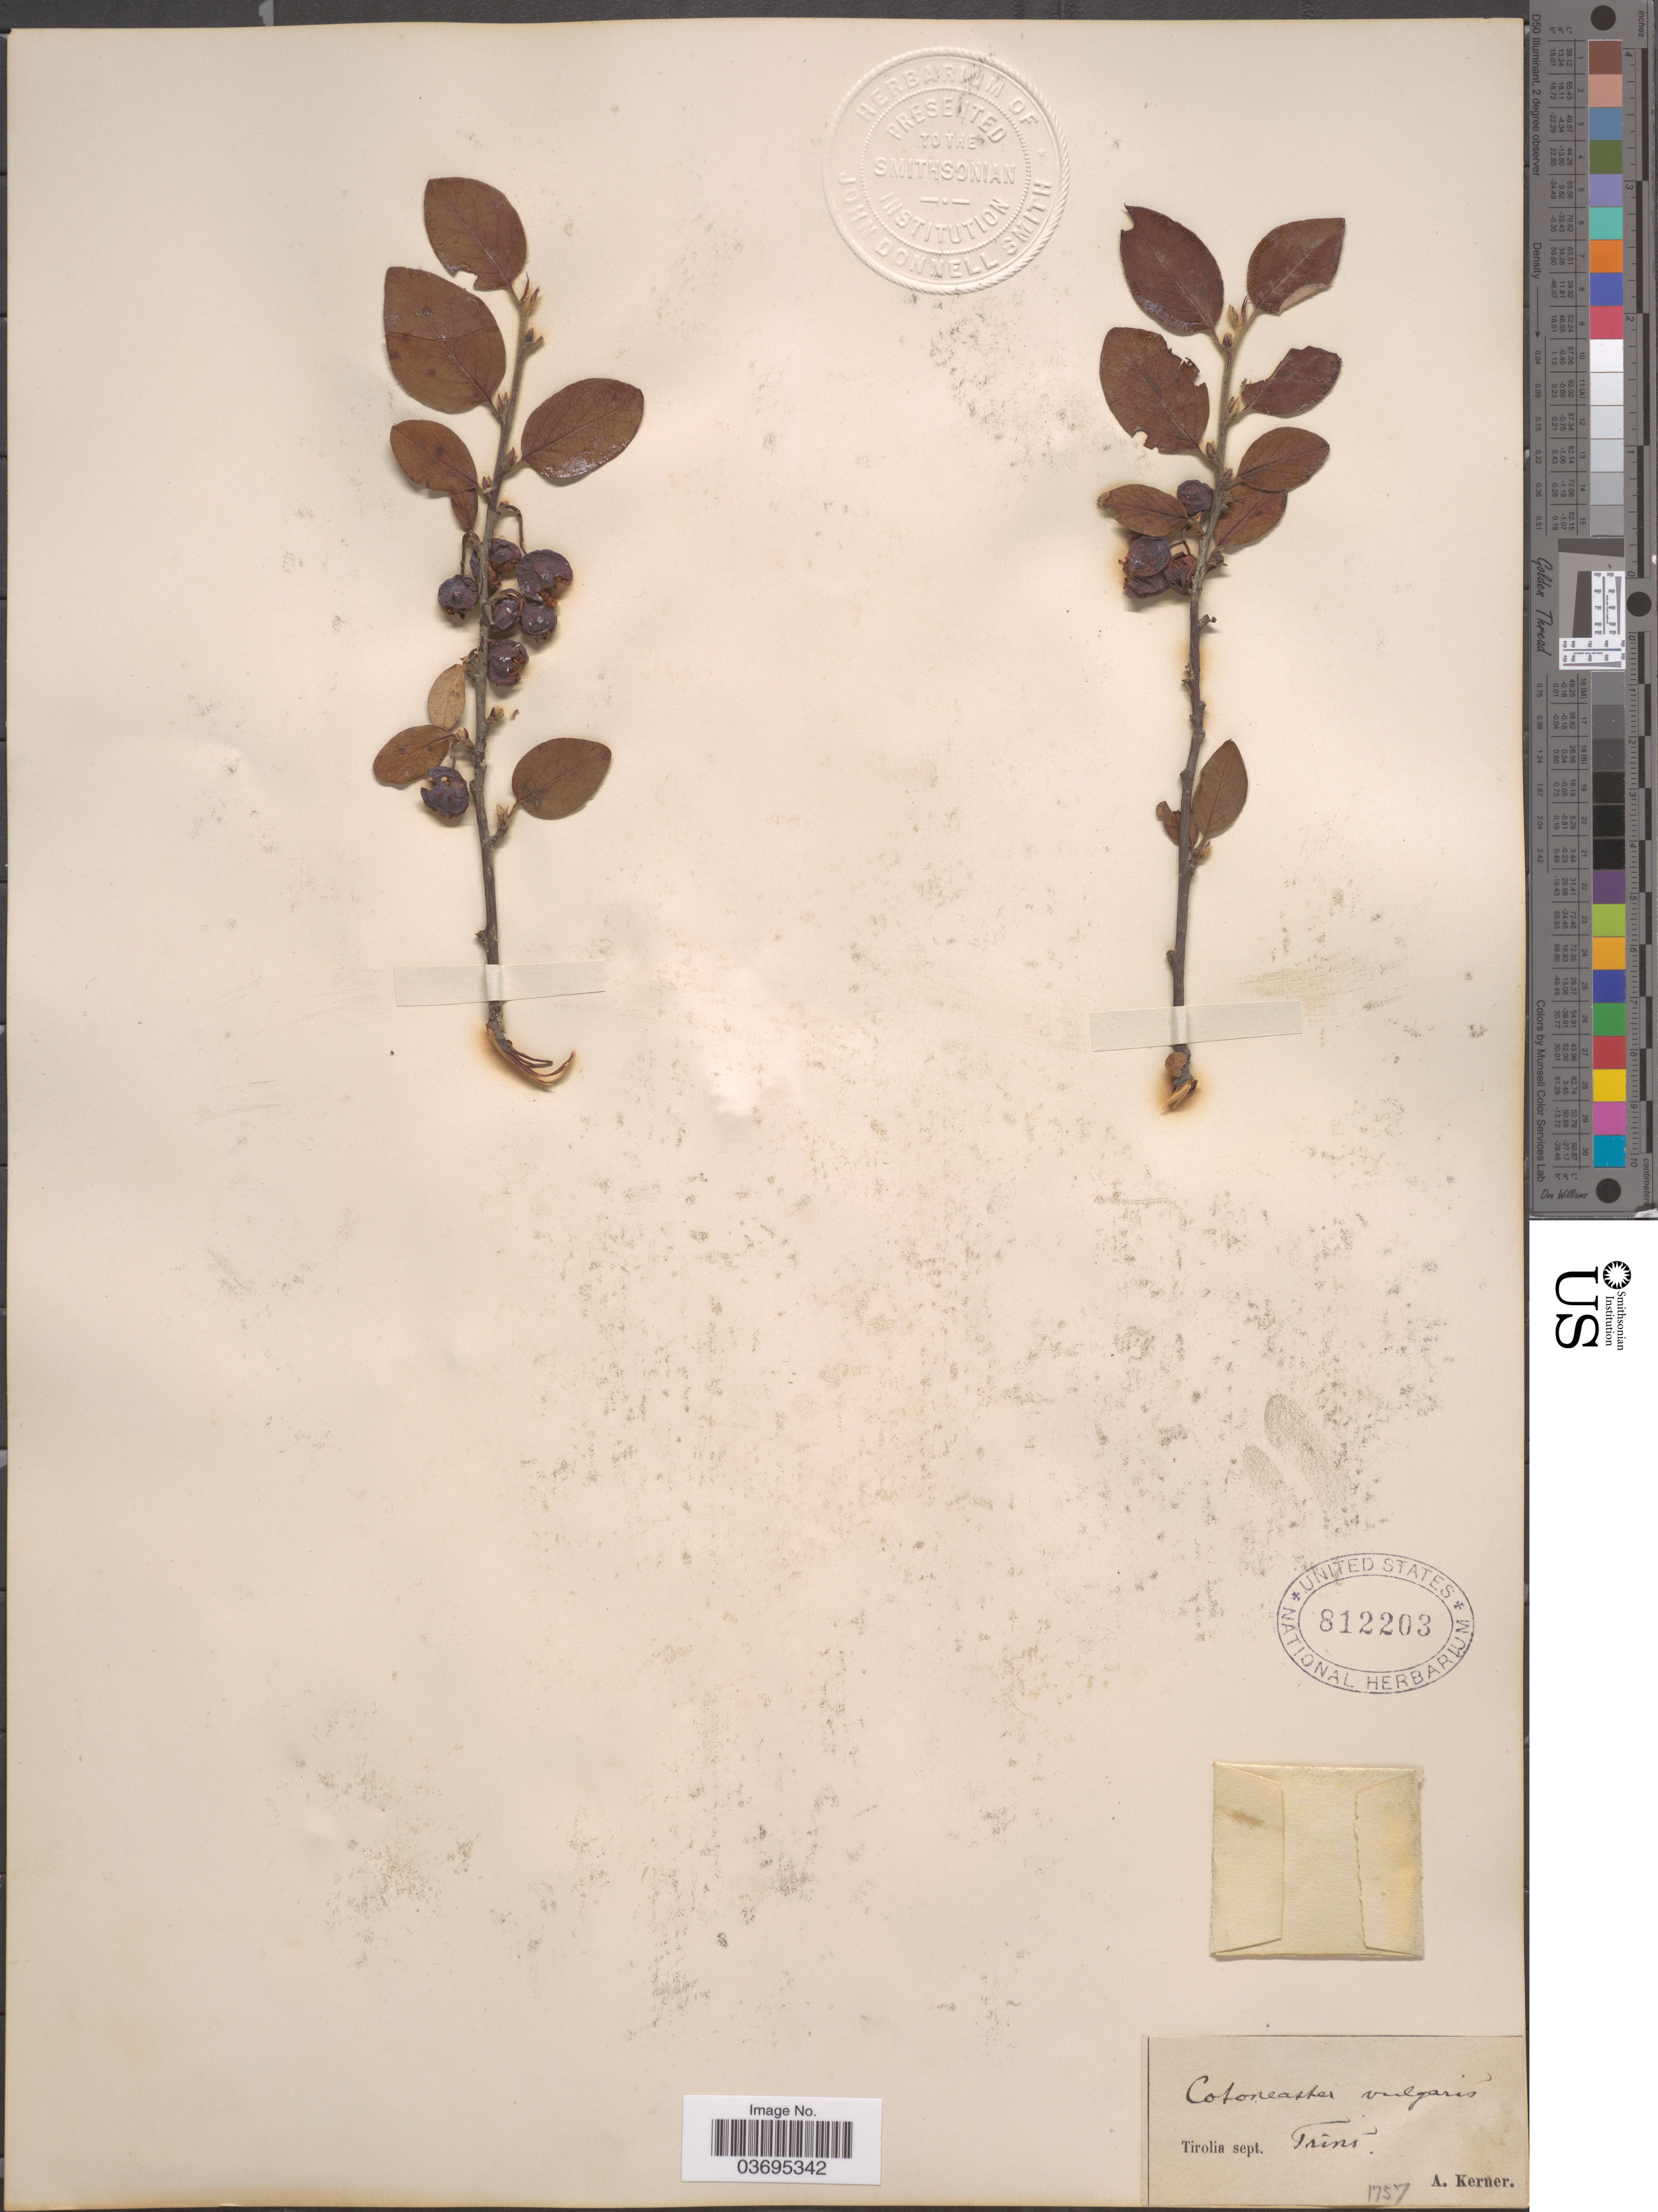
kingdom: Plantae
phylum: Tracheophyta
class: Magnoliopsida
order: Rosales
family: Rosaceae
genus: Cotoneaster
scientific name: Cotoneaster vulgaris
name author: Lindl.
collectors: A. Kerner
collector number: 1757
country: Austria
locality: Tirolia sept. Trins.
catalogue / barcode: US 812203